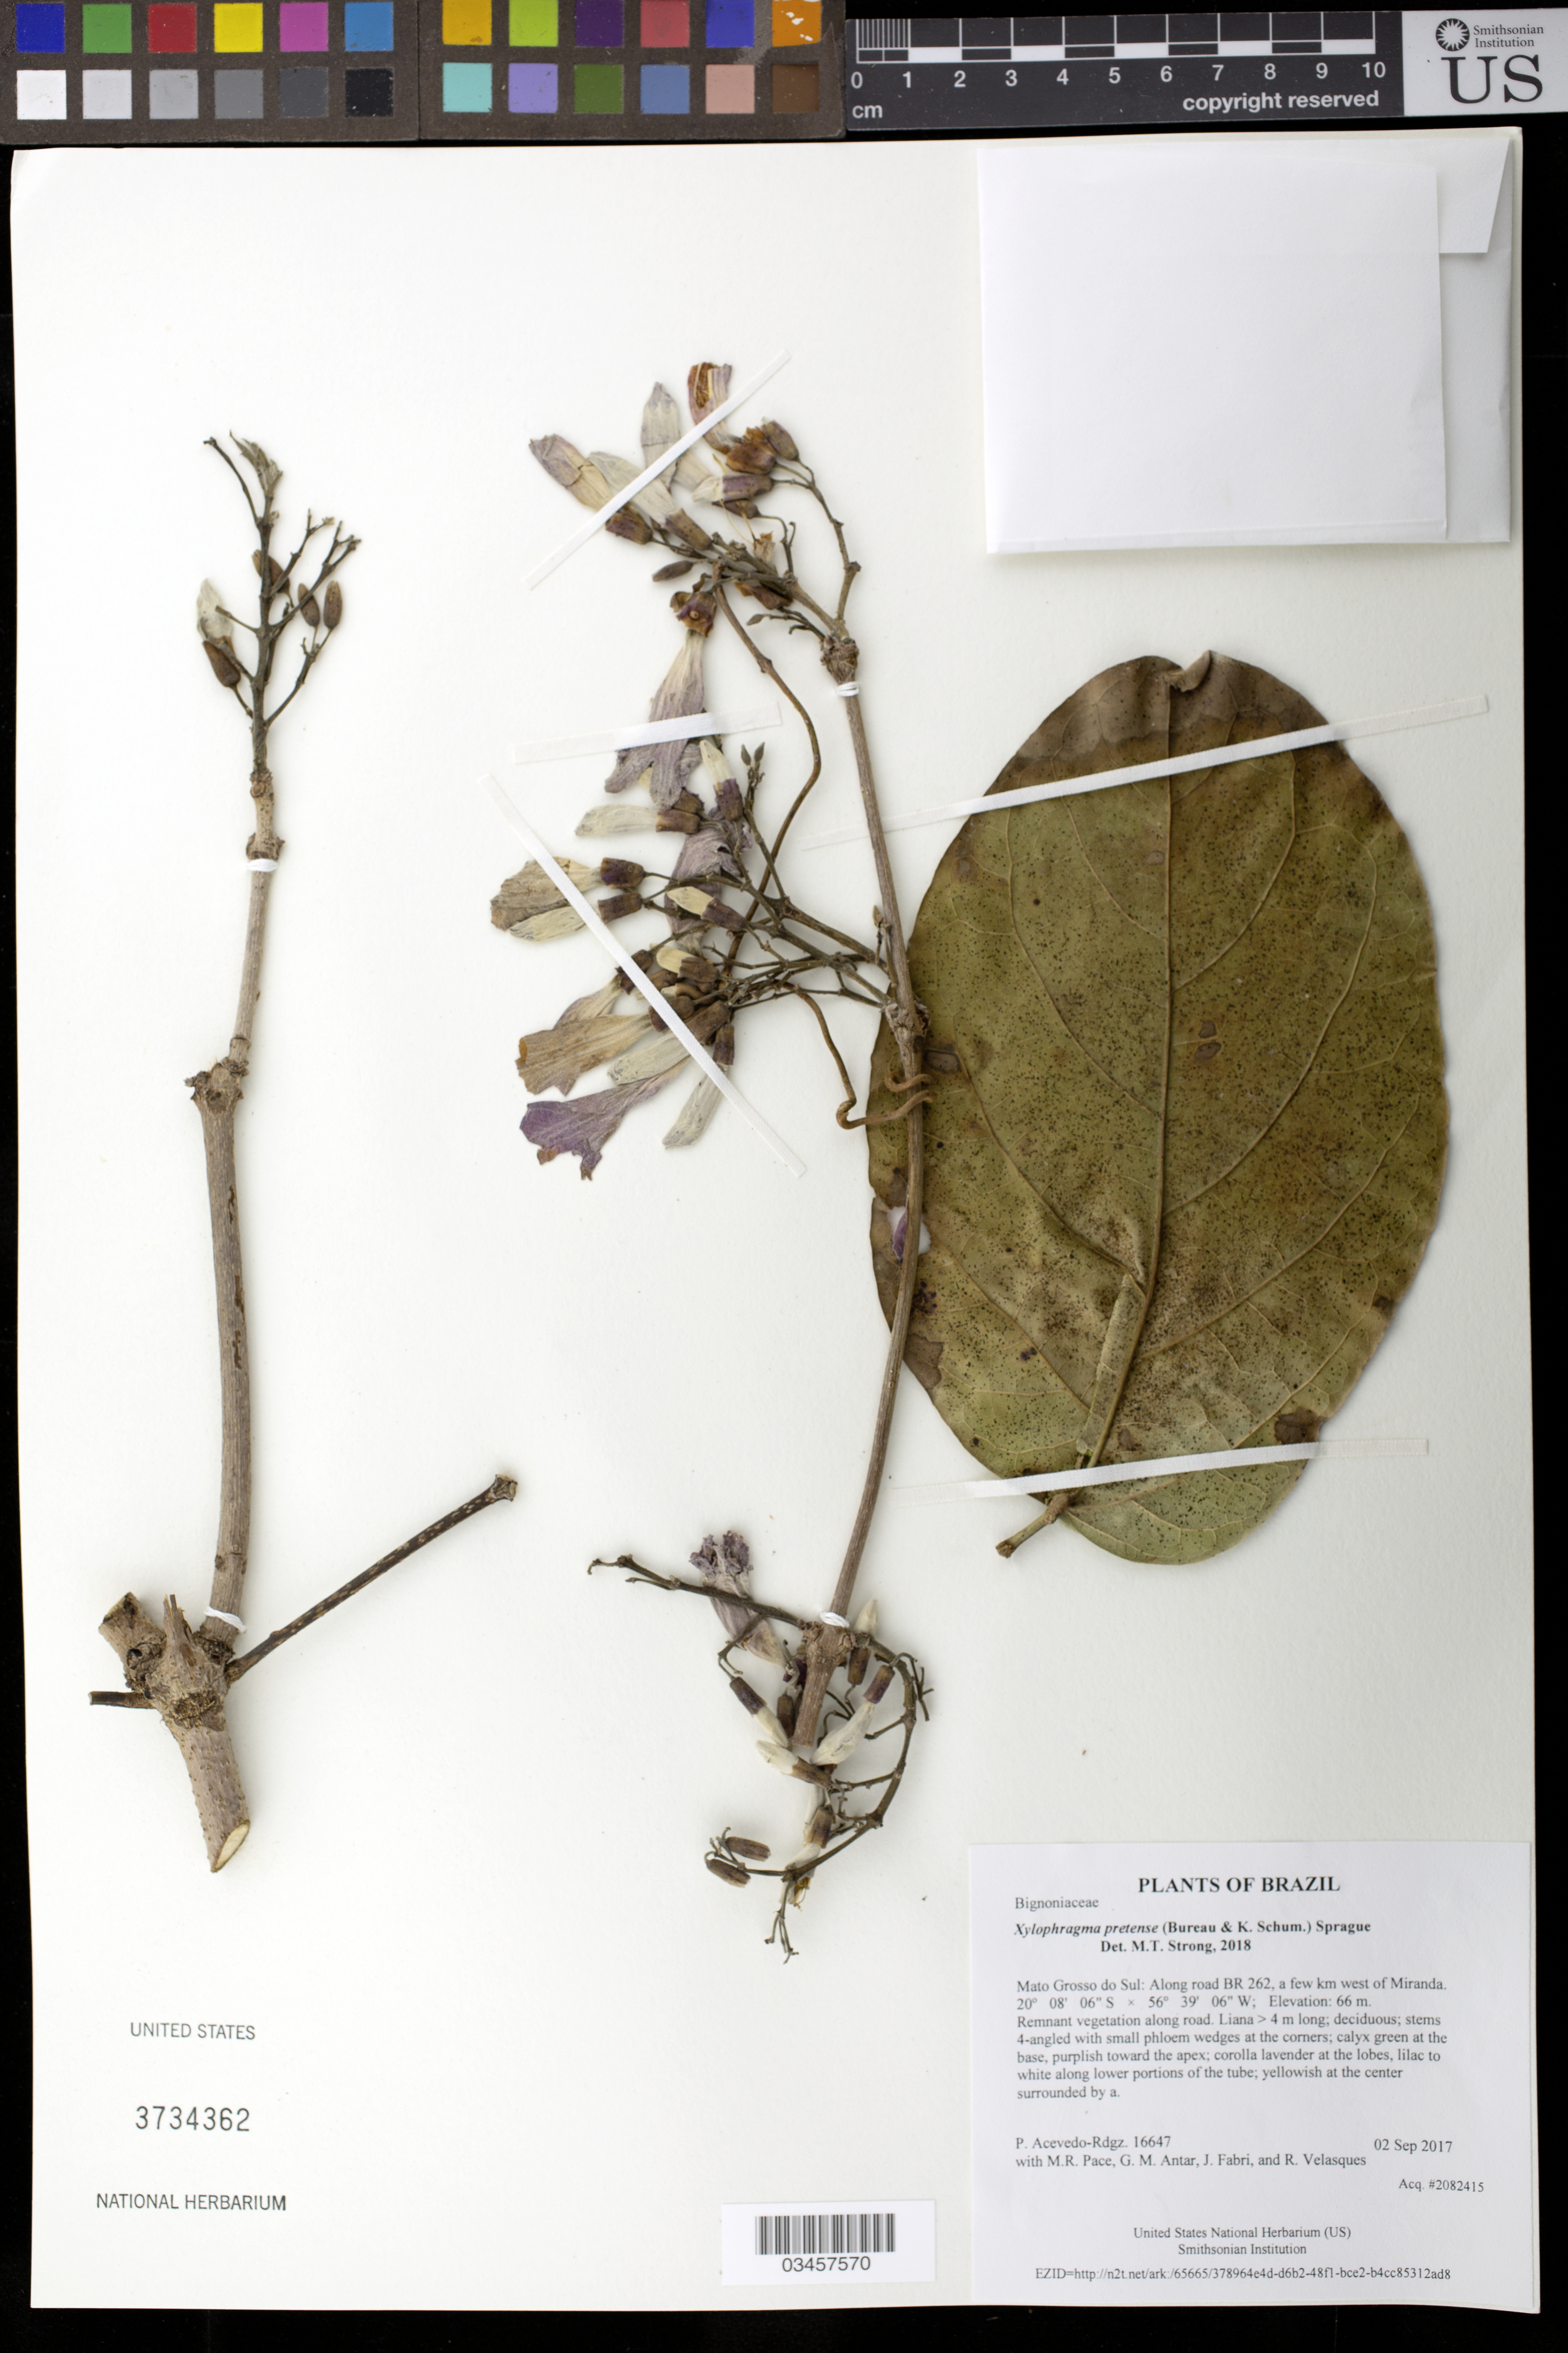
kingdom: Plantae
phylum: Tracheophyta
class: Magnoliopsida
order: Lamiales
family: Bignoniaceae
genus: Xylophragma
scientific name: Xylophragma pratense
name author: (Bureau & K. Schum.) Sprague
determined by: Strong, Mark T., (BOT), Smithsonian Institution - National Museum of Natural History (UNITED STATES)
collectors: P. Acevedo-Rodr., M. R. Pace, G. M. Antar, J. Fabri & R. Velasques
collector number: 16647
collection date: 2017-09-02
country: Brazil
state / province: Mato Grosso do Sul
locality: Along road BR 262, a few km west of Miranda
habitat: Remnant vegetation along road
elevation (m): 66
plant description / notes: US, NY, K, MO, RB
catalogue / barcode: US 3734362